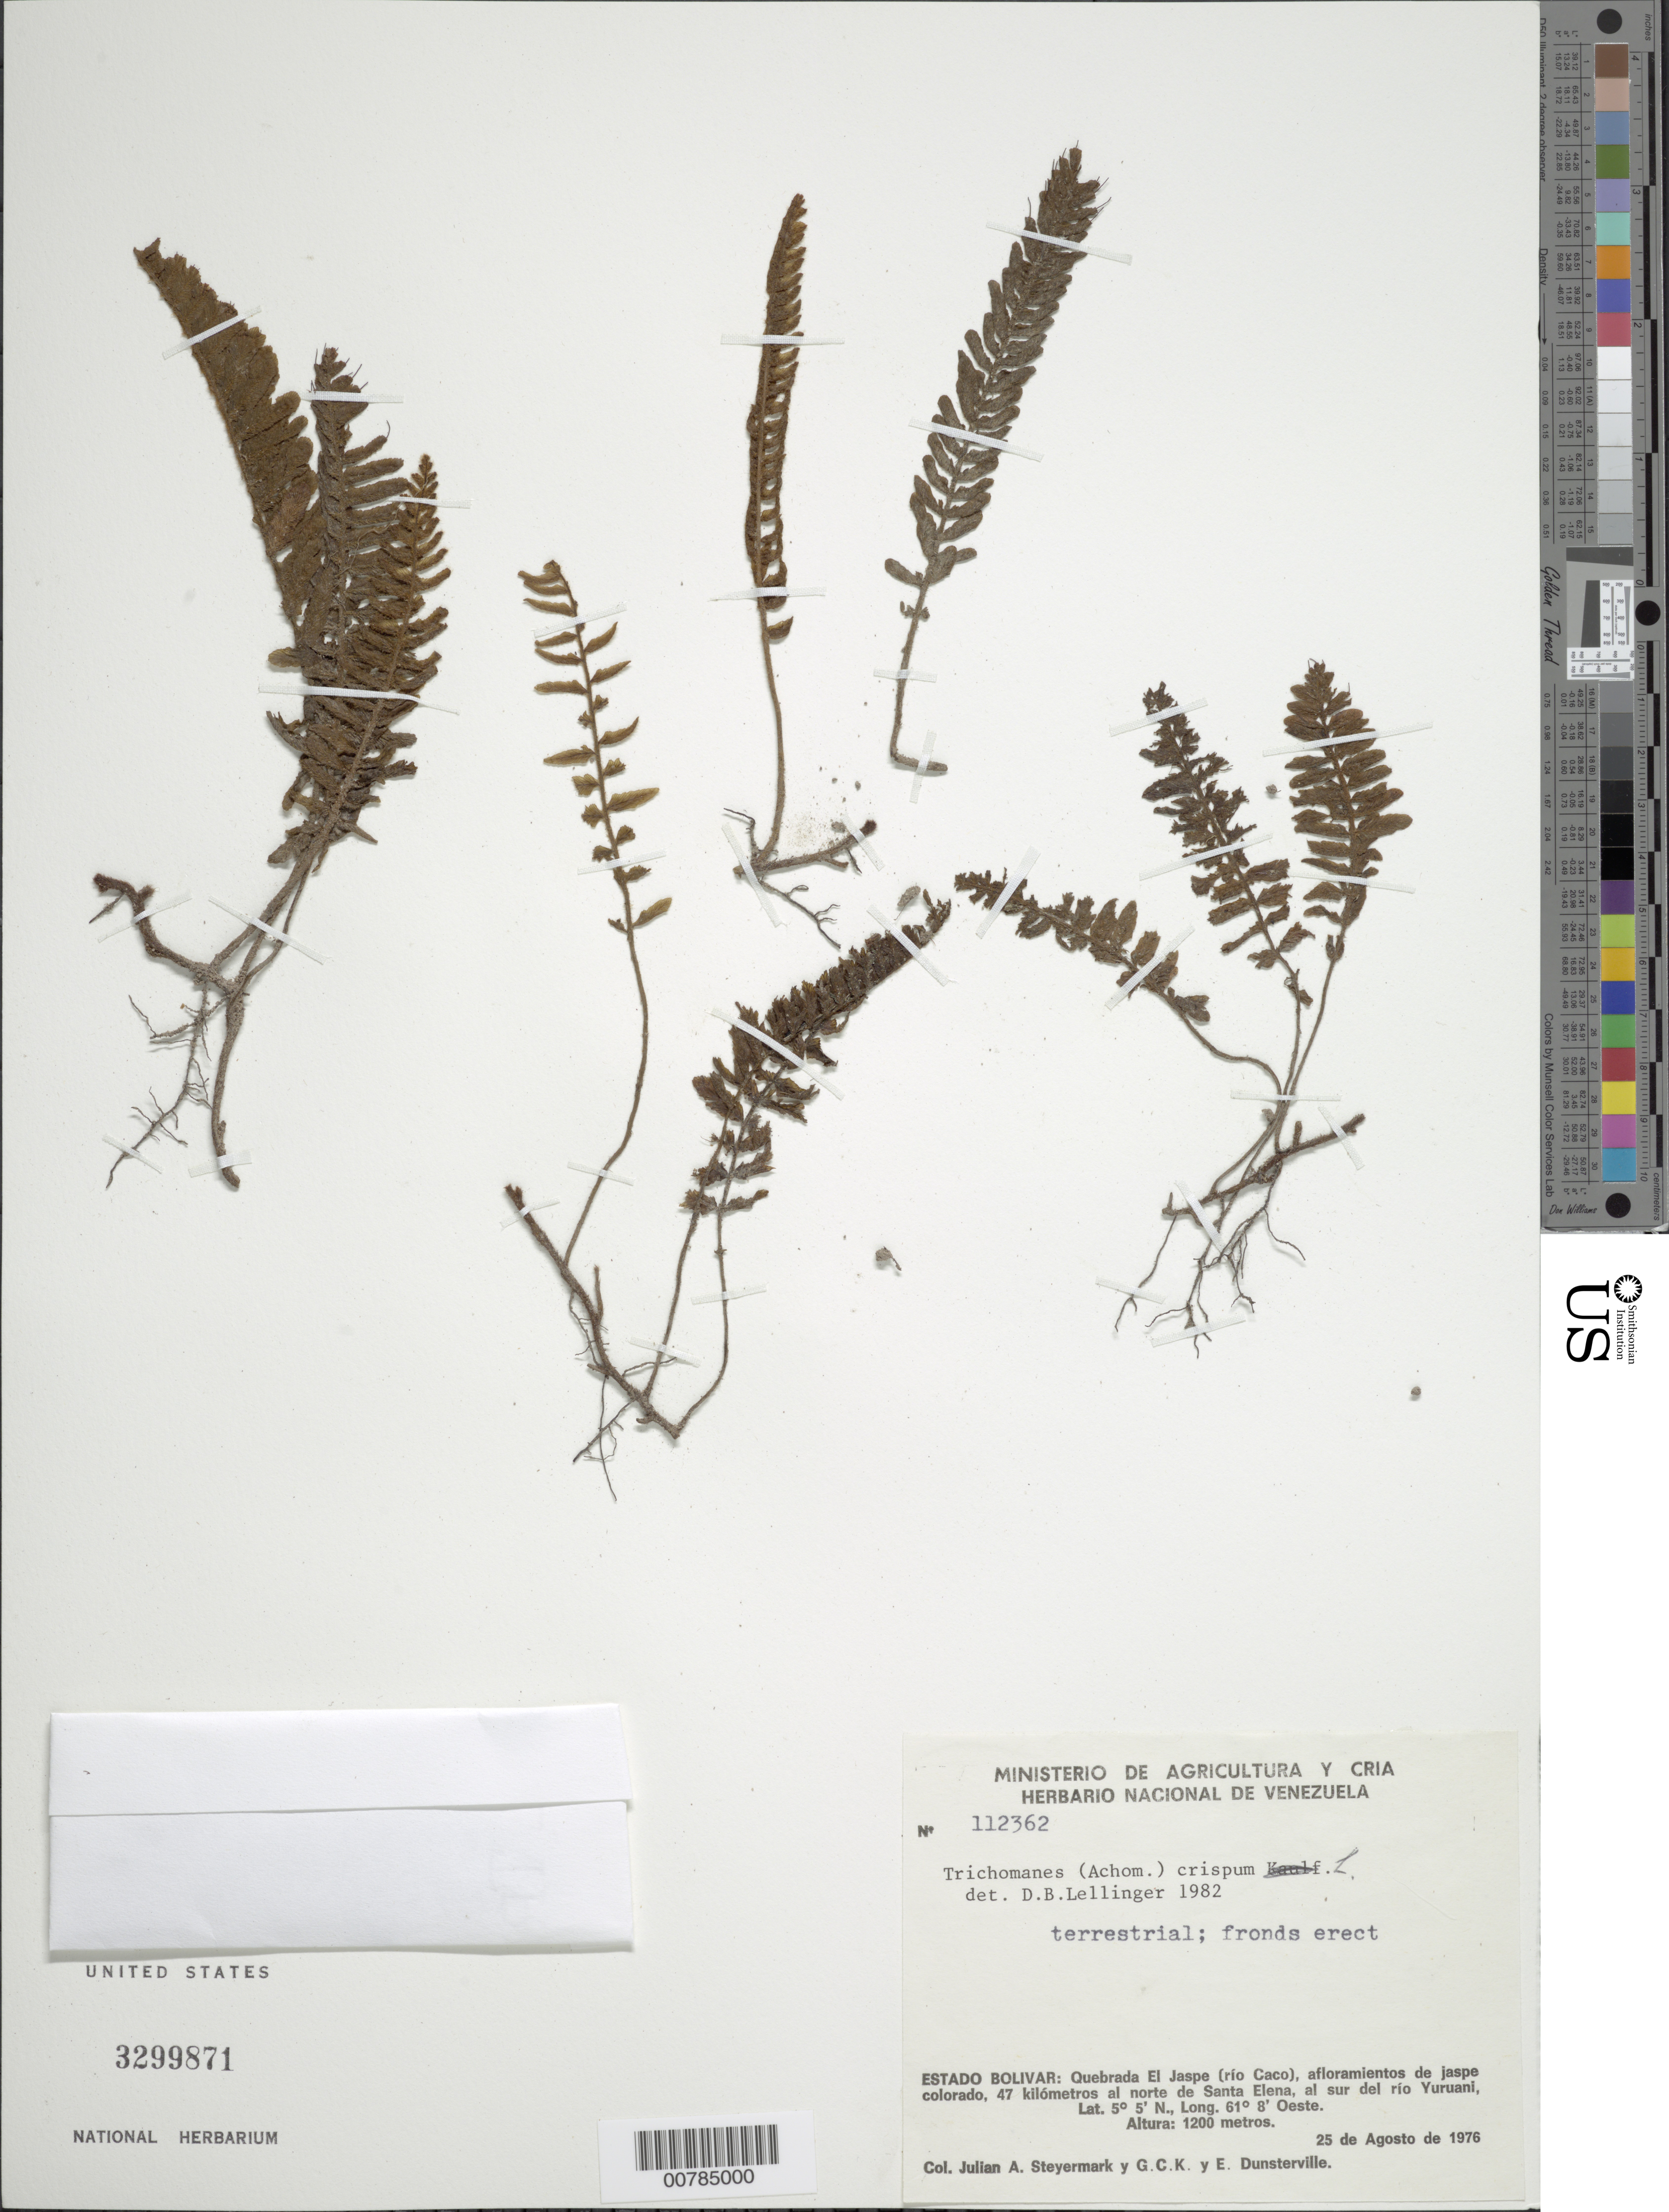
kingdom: Plantae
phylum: Tracheophyta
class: Polypodiopsida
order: Hymenophyllales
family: Hymenophyllaceae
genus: Trichomanes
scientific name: Trichomanes crispum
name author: L.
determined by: Lellinger, David B., (BOT), Smithsonian Institution - National Museum of Natural History (UNITED STATES)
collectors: J. Steyermark, G. C. K. Dunsterville & E. Dunsterville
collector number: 112362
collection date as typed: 25-Aug-76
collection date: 1976-08-25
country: Venezuela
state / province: Bolívar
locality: Quebrada El Jaspe (río Caco), 47 km N of Santa Elena, S of río Yuruani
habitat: Afloramientos de jaspe colorado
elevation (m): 1200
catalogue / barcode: US 3299871